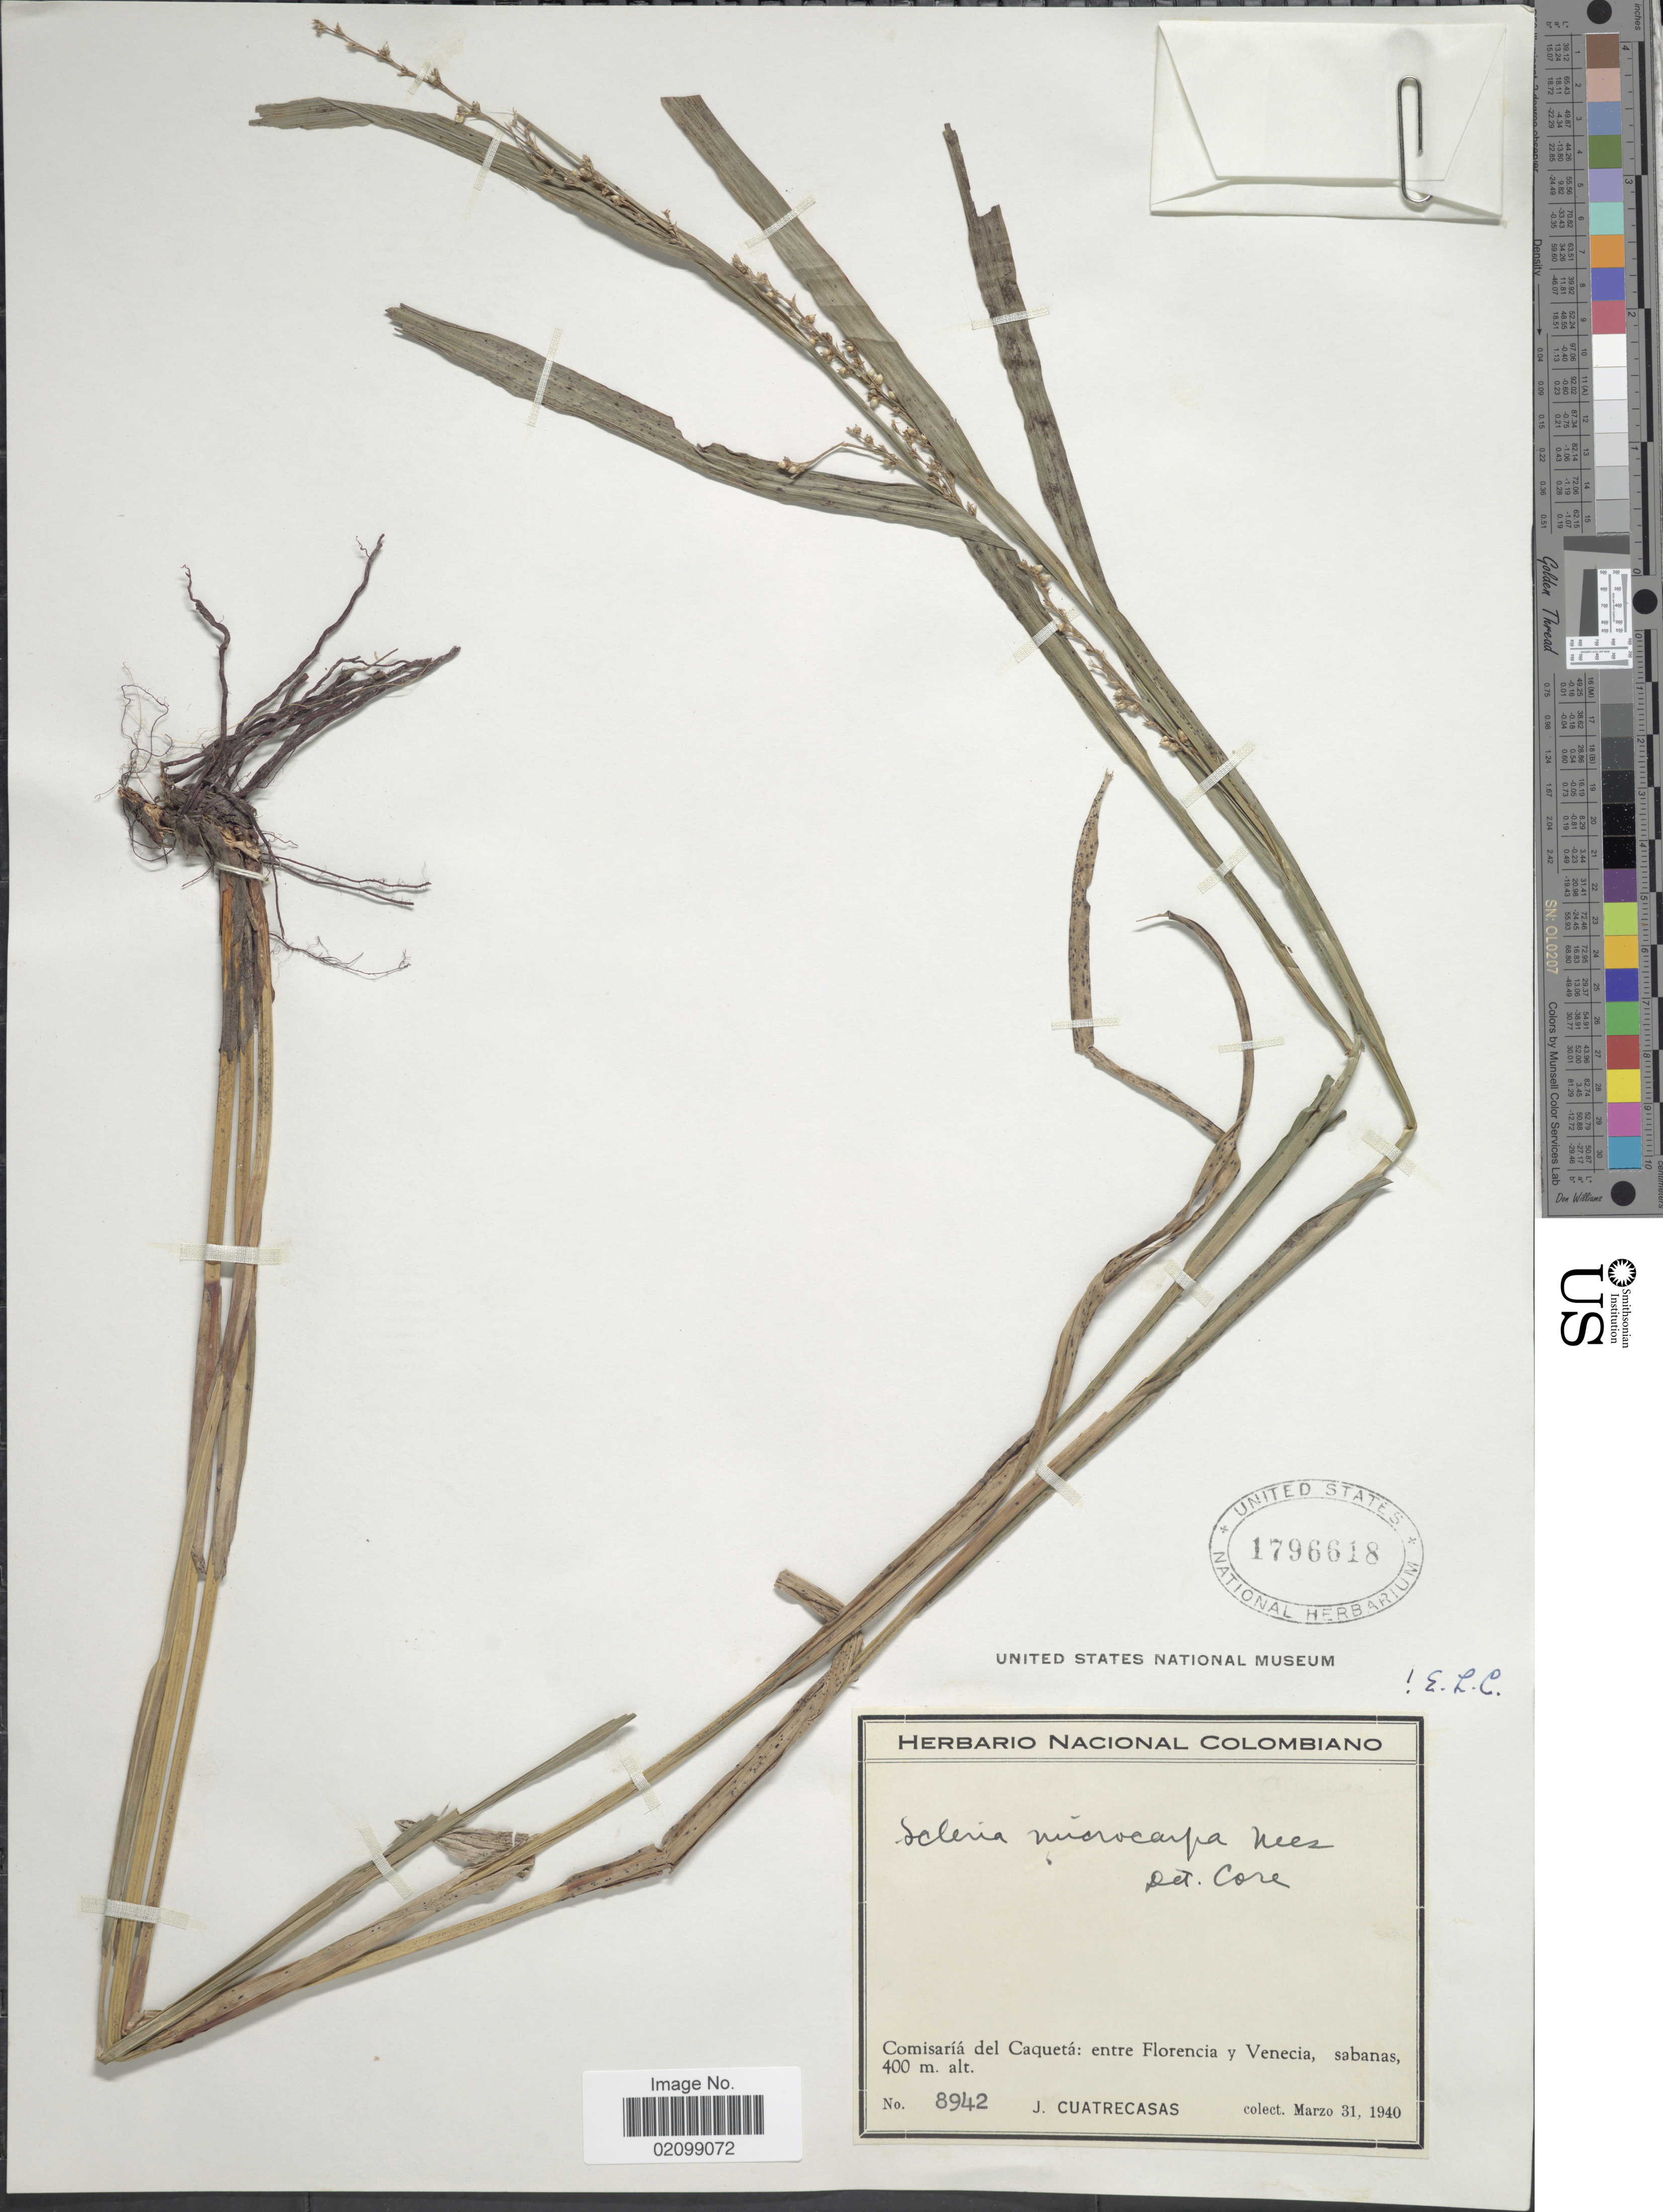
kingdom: Plantae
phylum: Tracheophyta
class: Liliopsida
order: Poales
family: Cyperaceae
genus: Scleria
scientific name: Scleria microcarpa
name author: Nees ex Kunth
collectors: J. Cuatrecasas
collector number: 8942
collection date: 1940-03-31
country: Colombia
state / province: Caquetá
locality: Comisaria del Caqueta: entre Florencia y Venecia, sabanas.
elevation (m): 400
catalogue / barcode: US 1796618